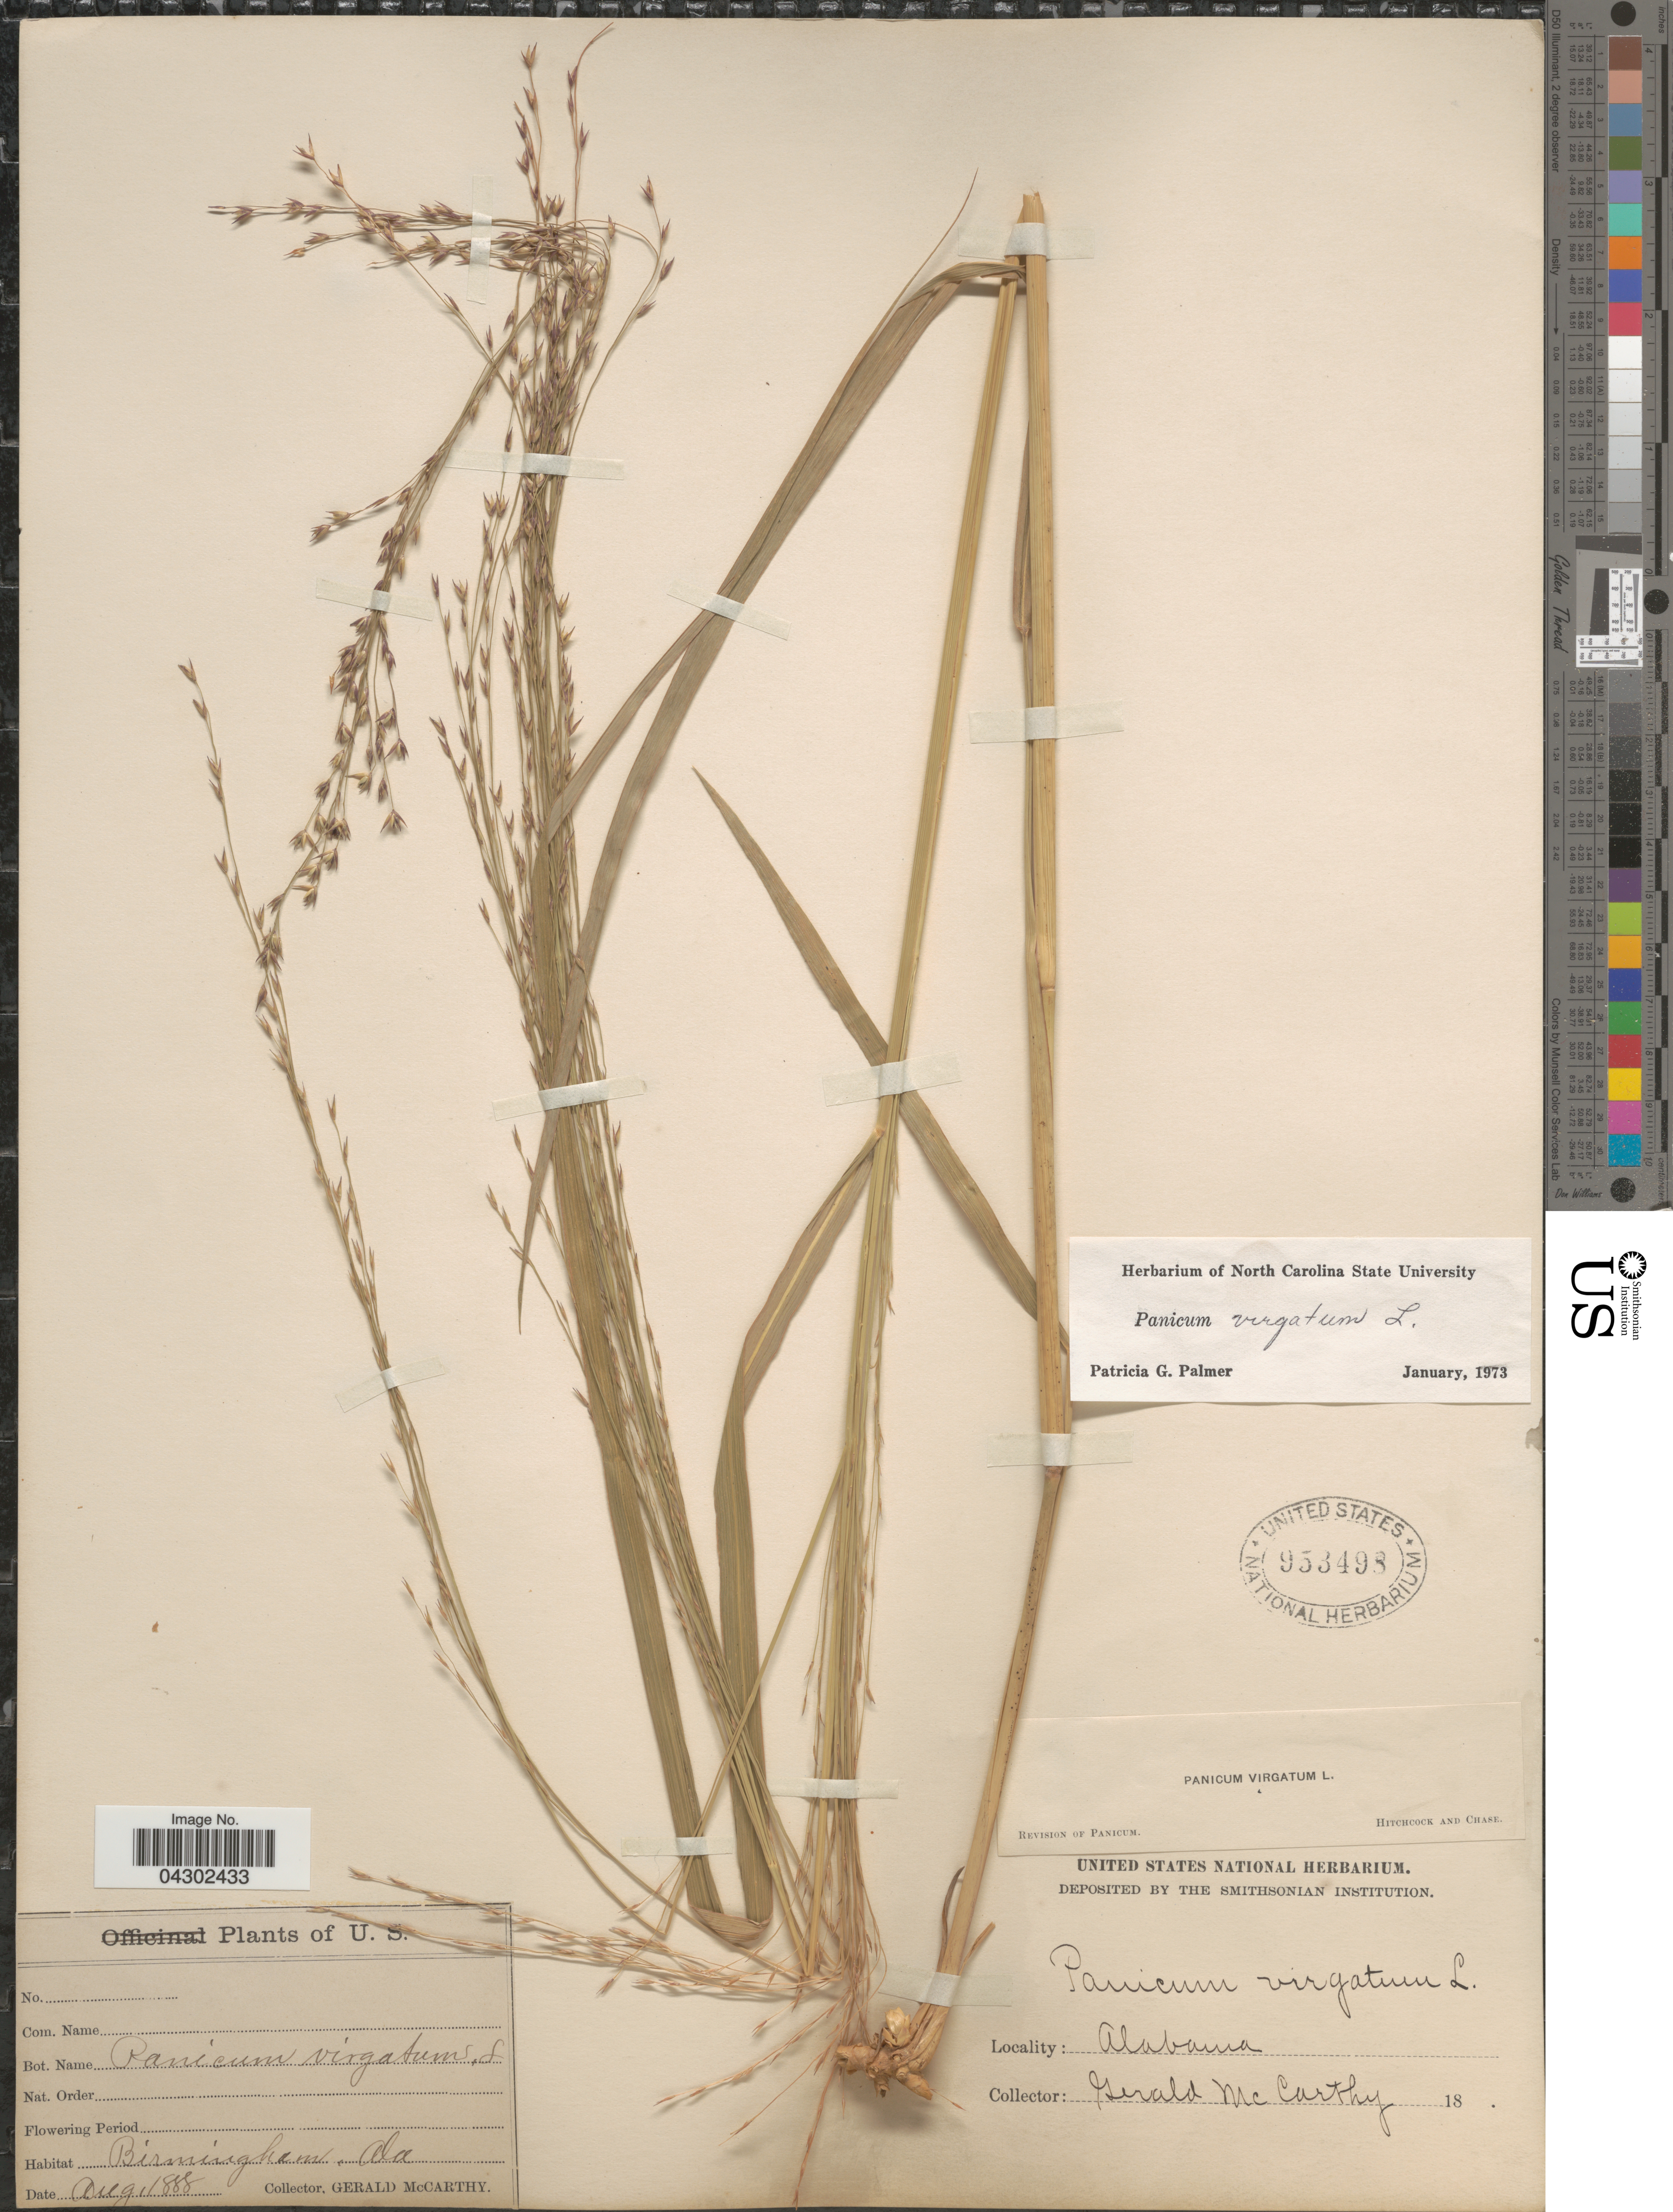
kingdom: Plantae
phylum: Tracheophyta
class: Liliopsida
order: Poales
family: Poaceae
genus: Panicum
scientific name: Panicum virgatum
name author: L.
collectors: G. McCarthy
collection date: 1888-08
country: United States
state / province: Alabama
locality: U. S. Birmingham.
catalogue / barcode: US 953498